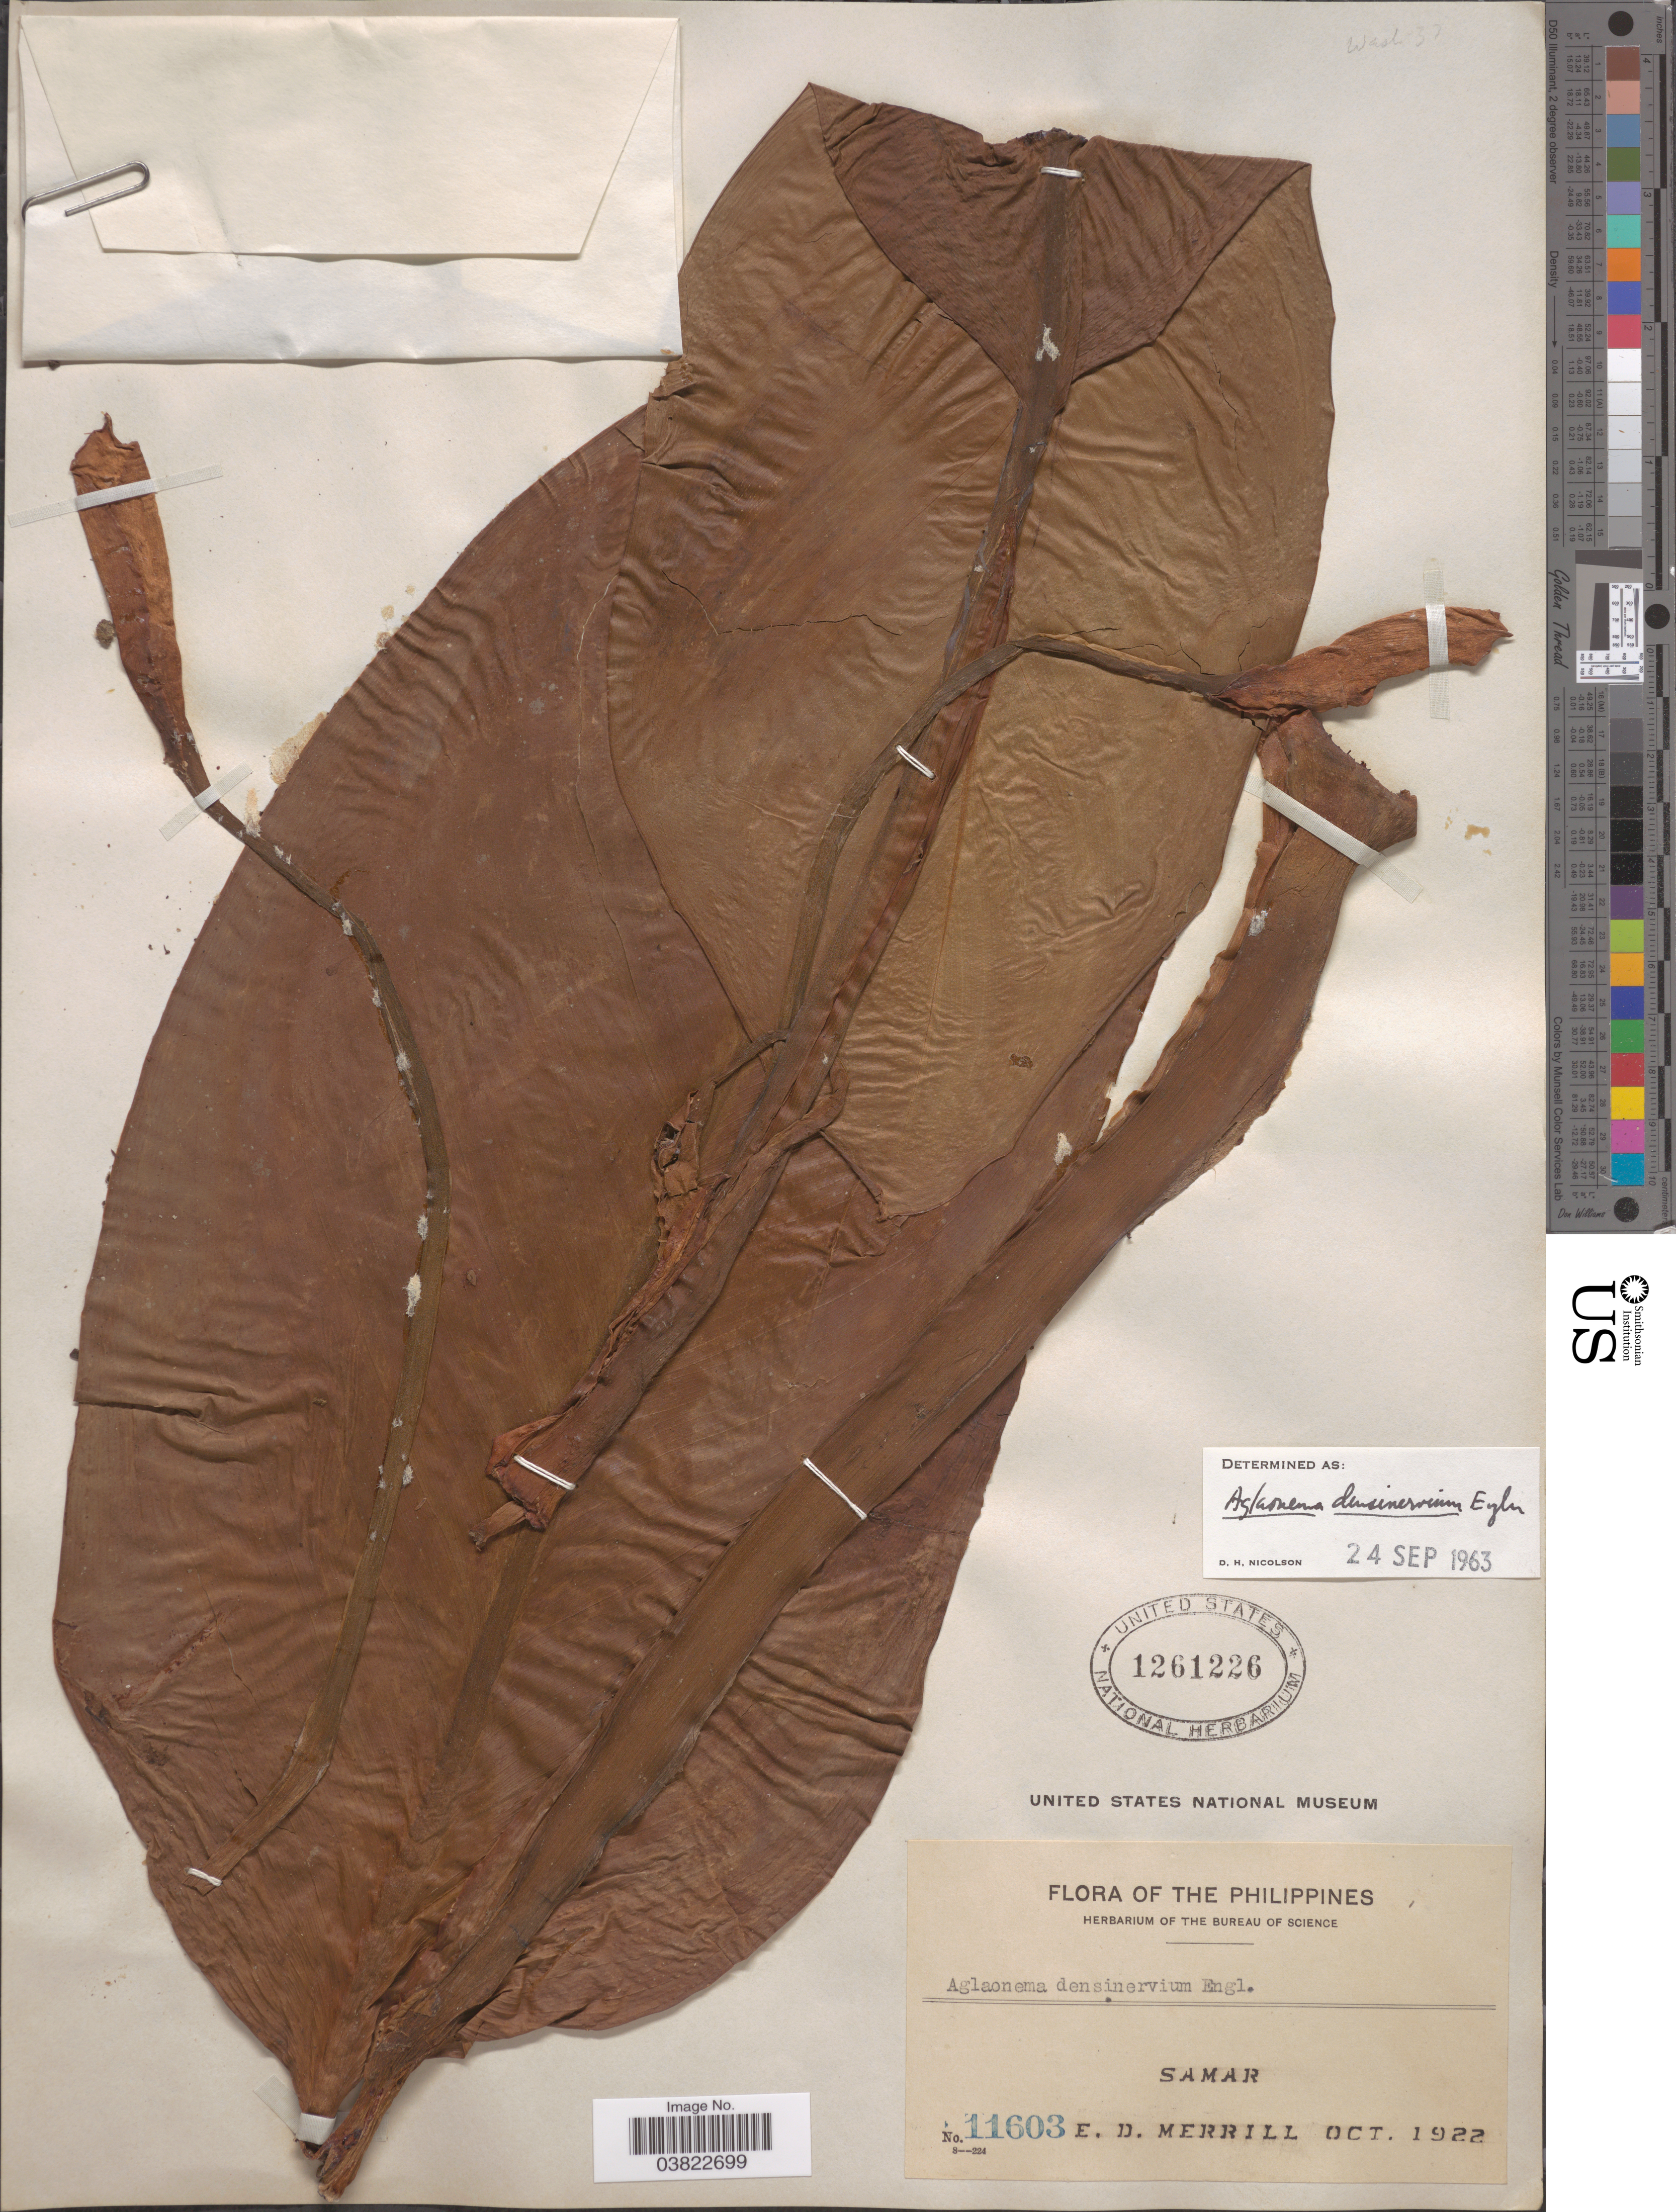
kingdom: Plantae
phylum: Tracheophyta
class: Liliopsida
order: Alismatales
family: Araceae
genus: Aglaonema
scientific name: Aglaonema densinervium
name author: Engl.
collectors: E. D. Merrill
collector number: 11603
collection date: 1922-10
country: Philippines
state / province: Eastern Visayas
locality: Samar.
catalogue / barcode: US 1261226